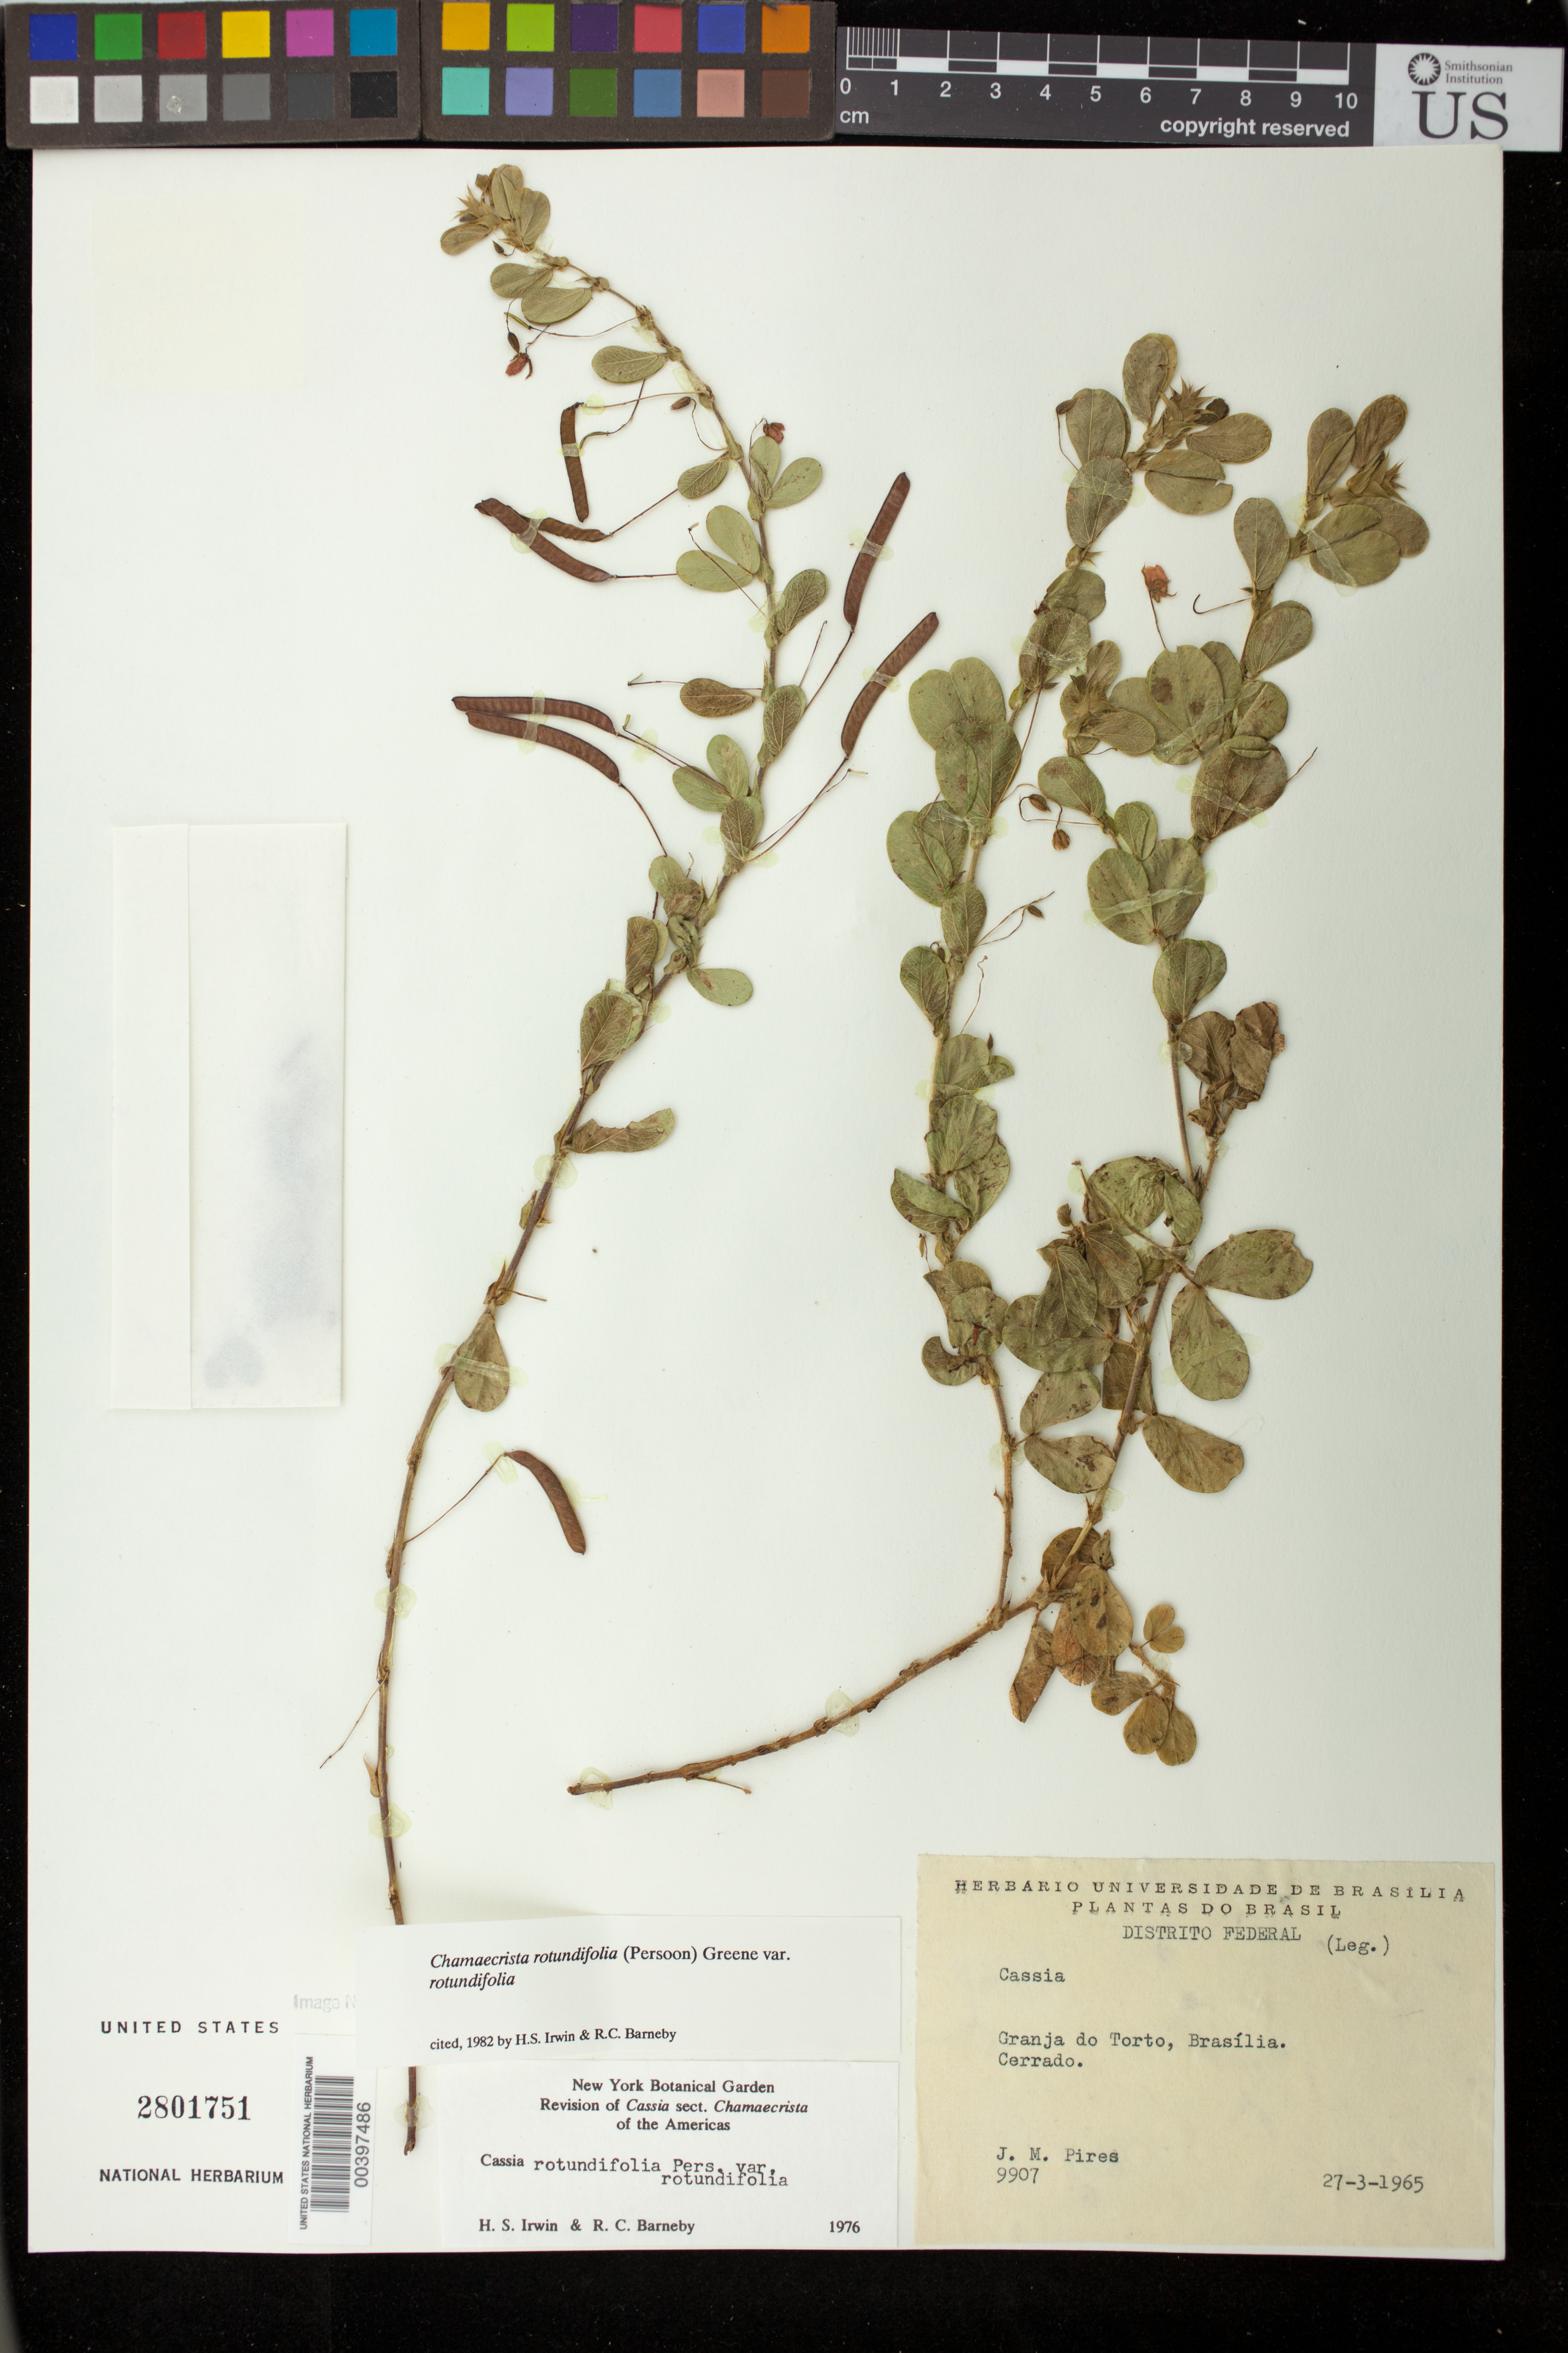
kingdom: Plantae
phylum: Tracheophyta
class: Magnoliopsida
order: Fabales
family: Fabaceae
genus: Chamaecrista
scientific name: Chamaecrista rotundifolia var. rotundifolia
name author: (Pers.) Greene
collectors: J. M. Pires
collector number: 9907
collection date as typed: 27 Mar 1965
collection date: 1965-03-27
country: Brazil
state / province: Distrito Federal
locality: Planalto do Brasil; Granja do Torto, Brasilia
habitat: Cerrado.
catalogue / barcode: US 2801751